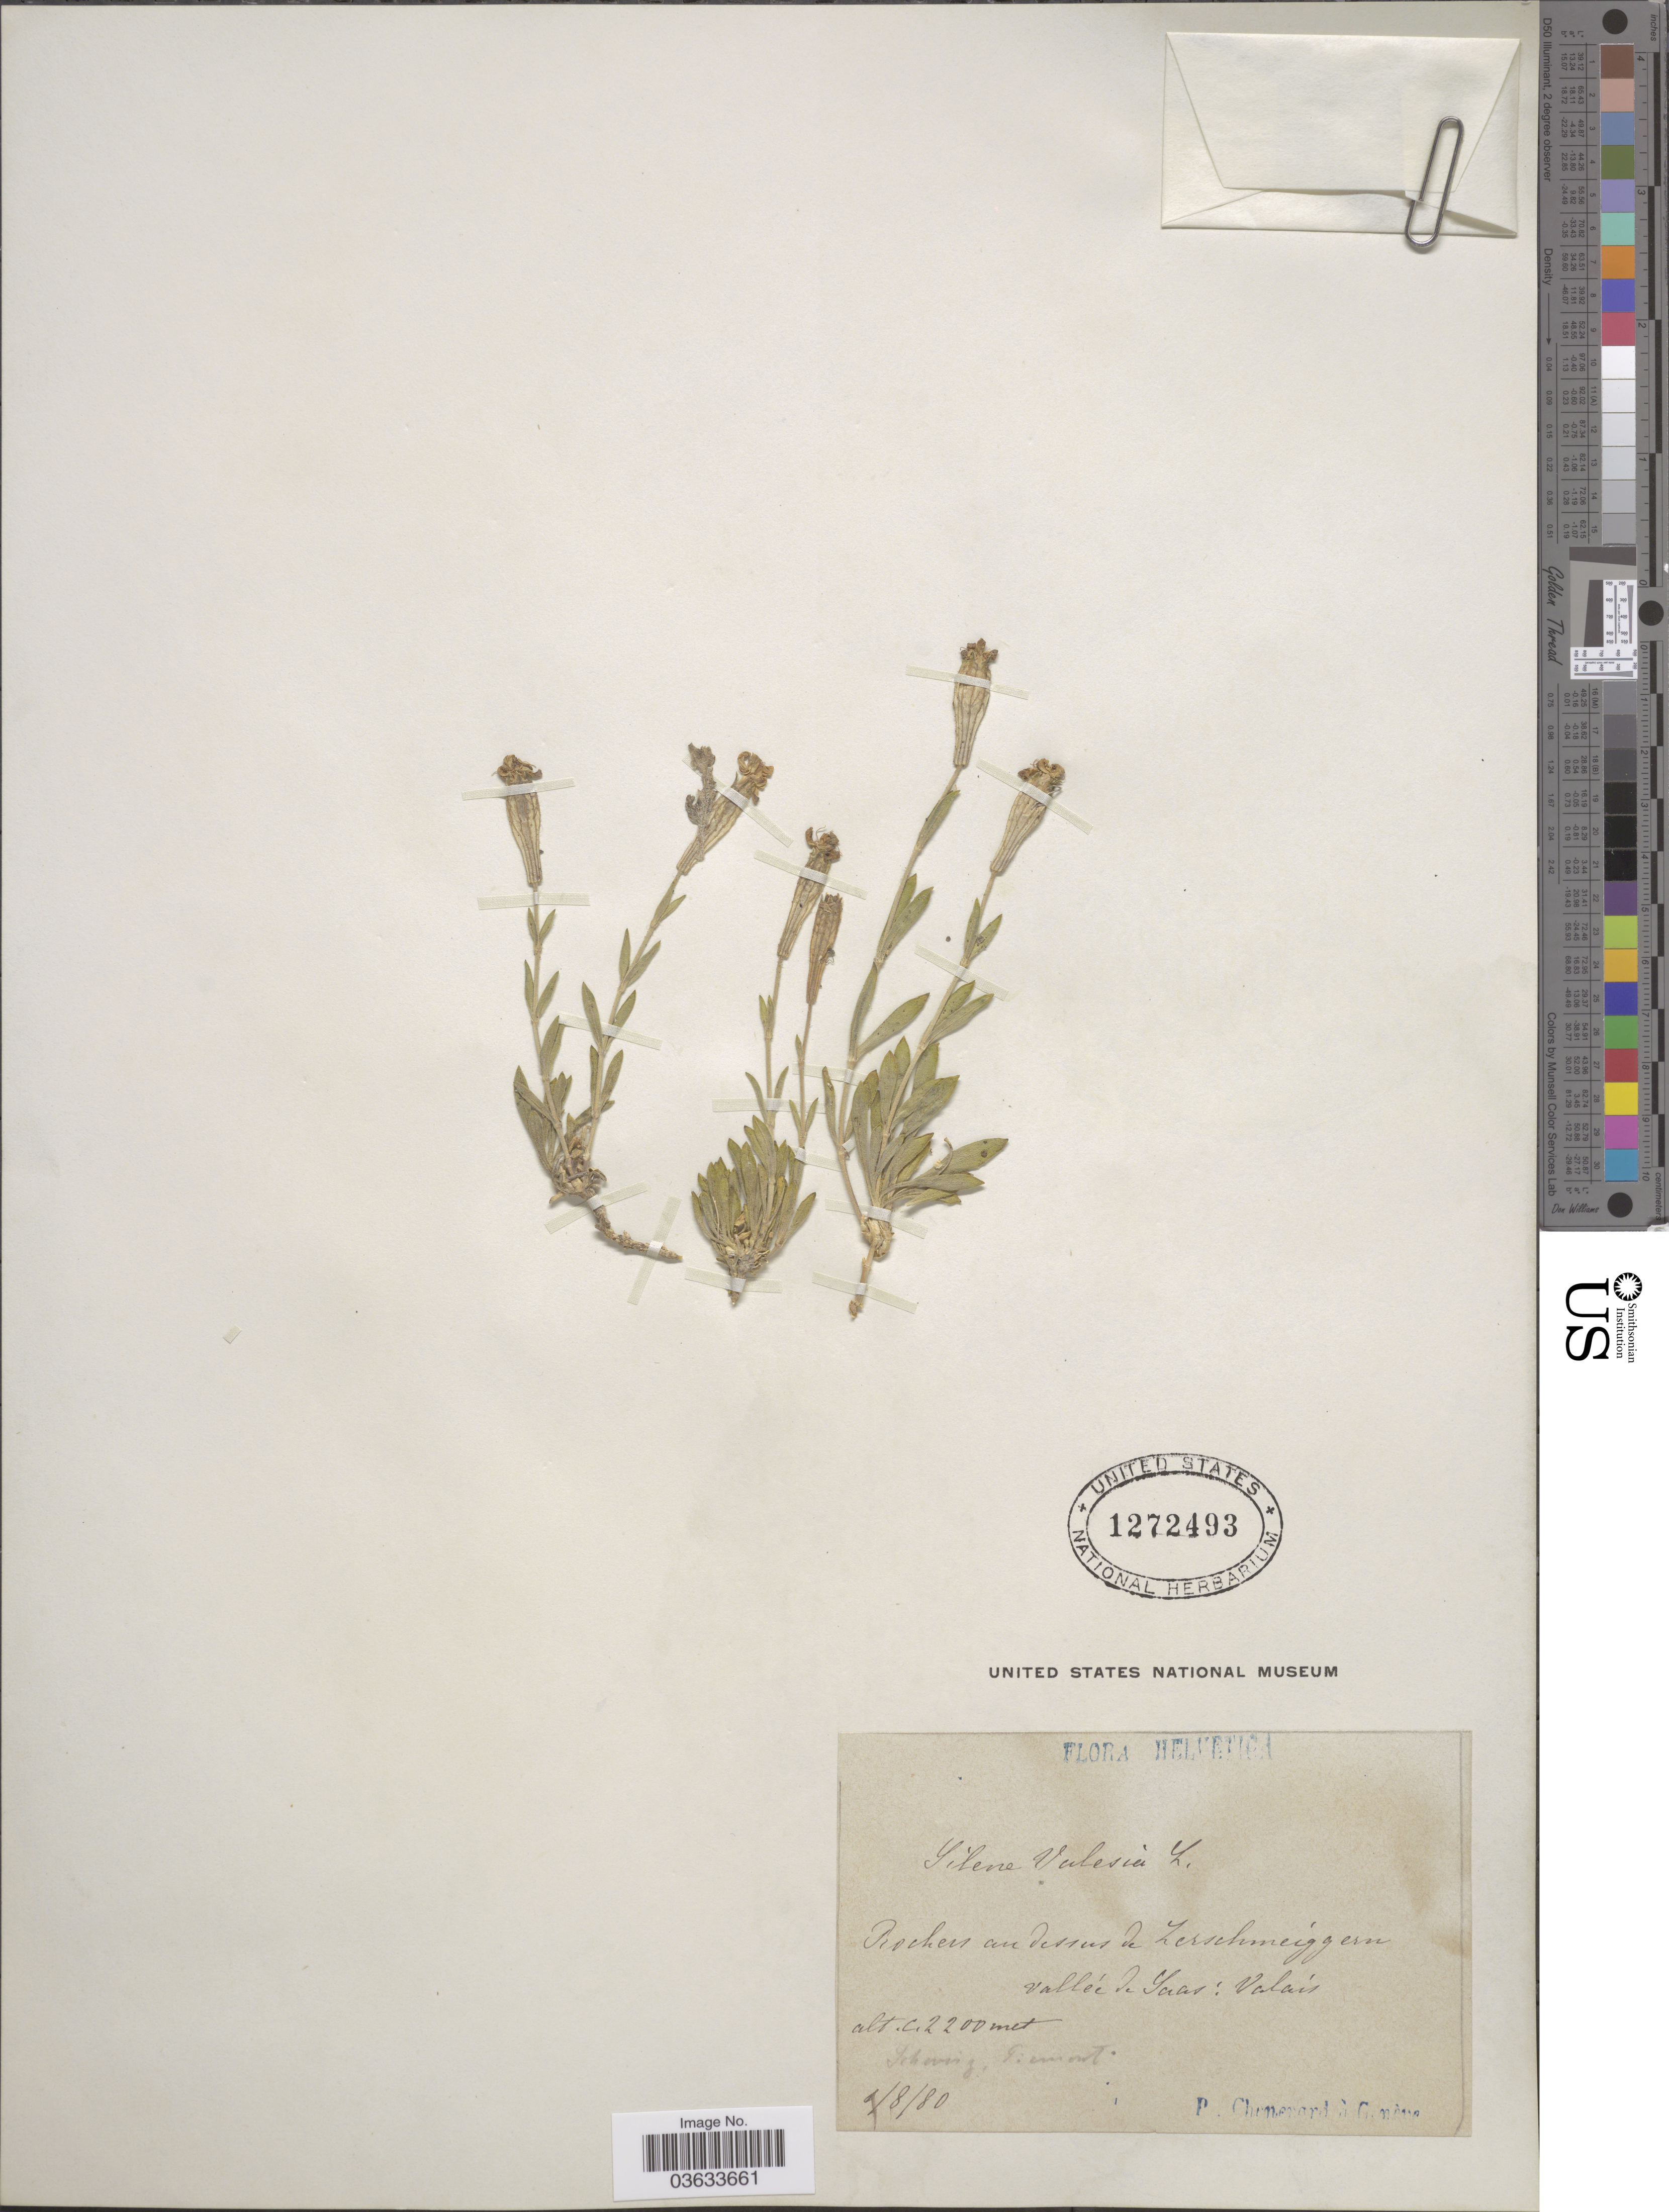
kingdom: Plantae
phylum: Tracheophyta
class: Magnoliopsida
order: Caryophyllales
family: Caryophyllaceae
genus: Silene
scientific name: Silene vallesia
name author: L.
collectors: P. Chenevard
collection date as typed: Transcribed d/m/y: /8/80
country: Switzerland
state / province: Valais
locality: Helvetica. Rochers au dessus de Zerschmeiggern vallei de Saas: Valais. Schweiz, Piemont.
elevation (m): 2200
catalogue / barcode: US 1272493